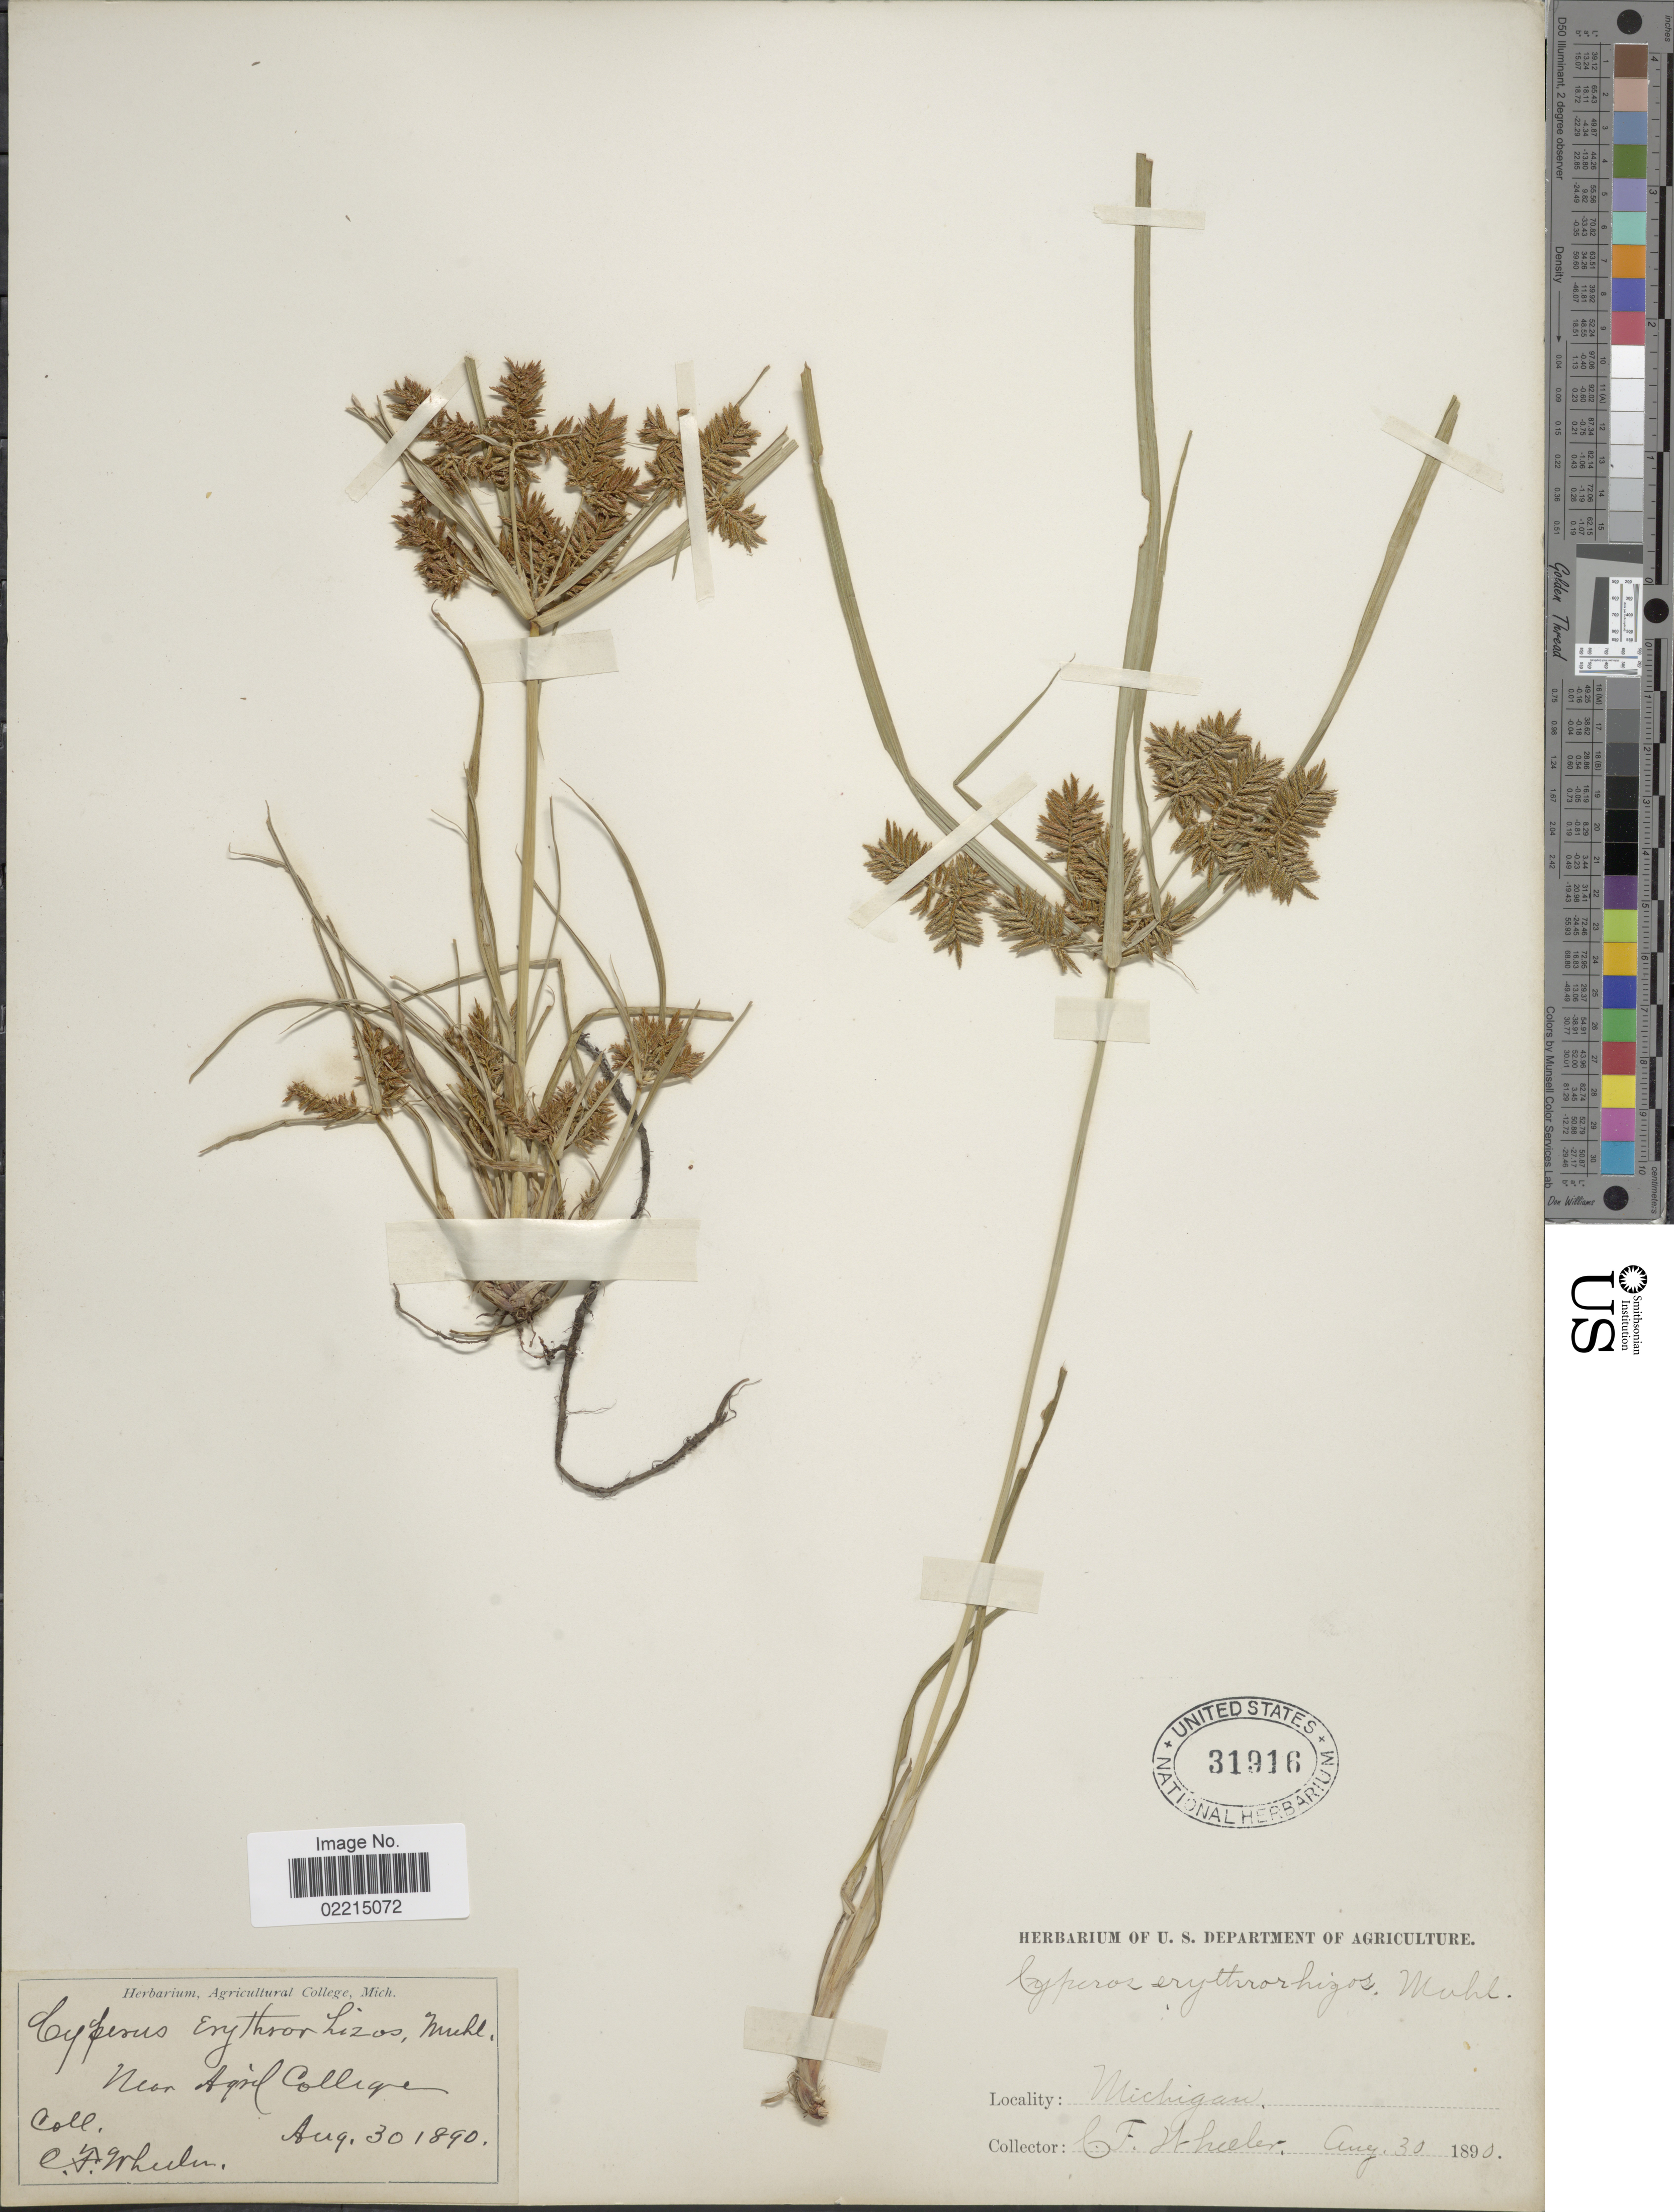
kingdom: Plantae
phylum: Tracheophyta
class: Liliopsida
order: Poales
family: Cyperaceae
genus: Cyperus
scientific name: Cyperus erythrorhizos Muhl.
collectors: C. Wheeler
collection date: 1890-08-30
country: United States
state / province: Michigan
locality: Near Agric. College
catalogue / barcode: US 31916